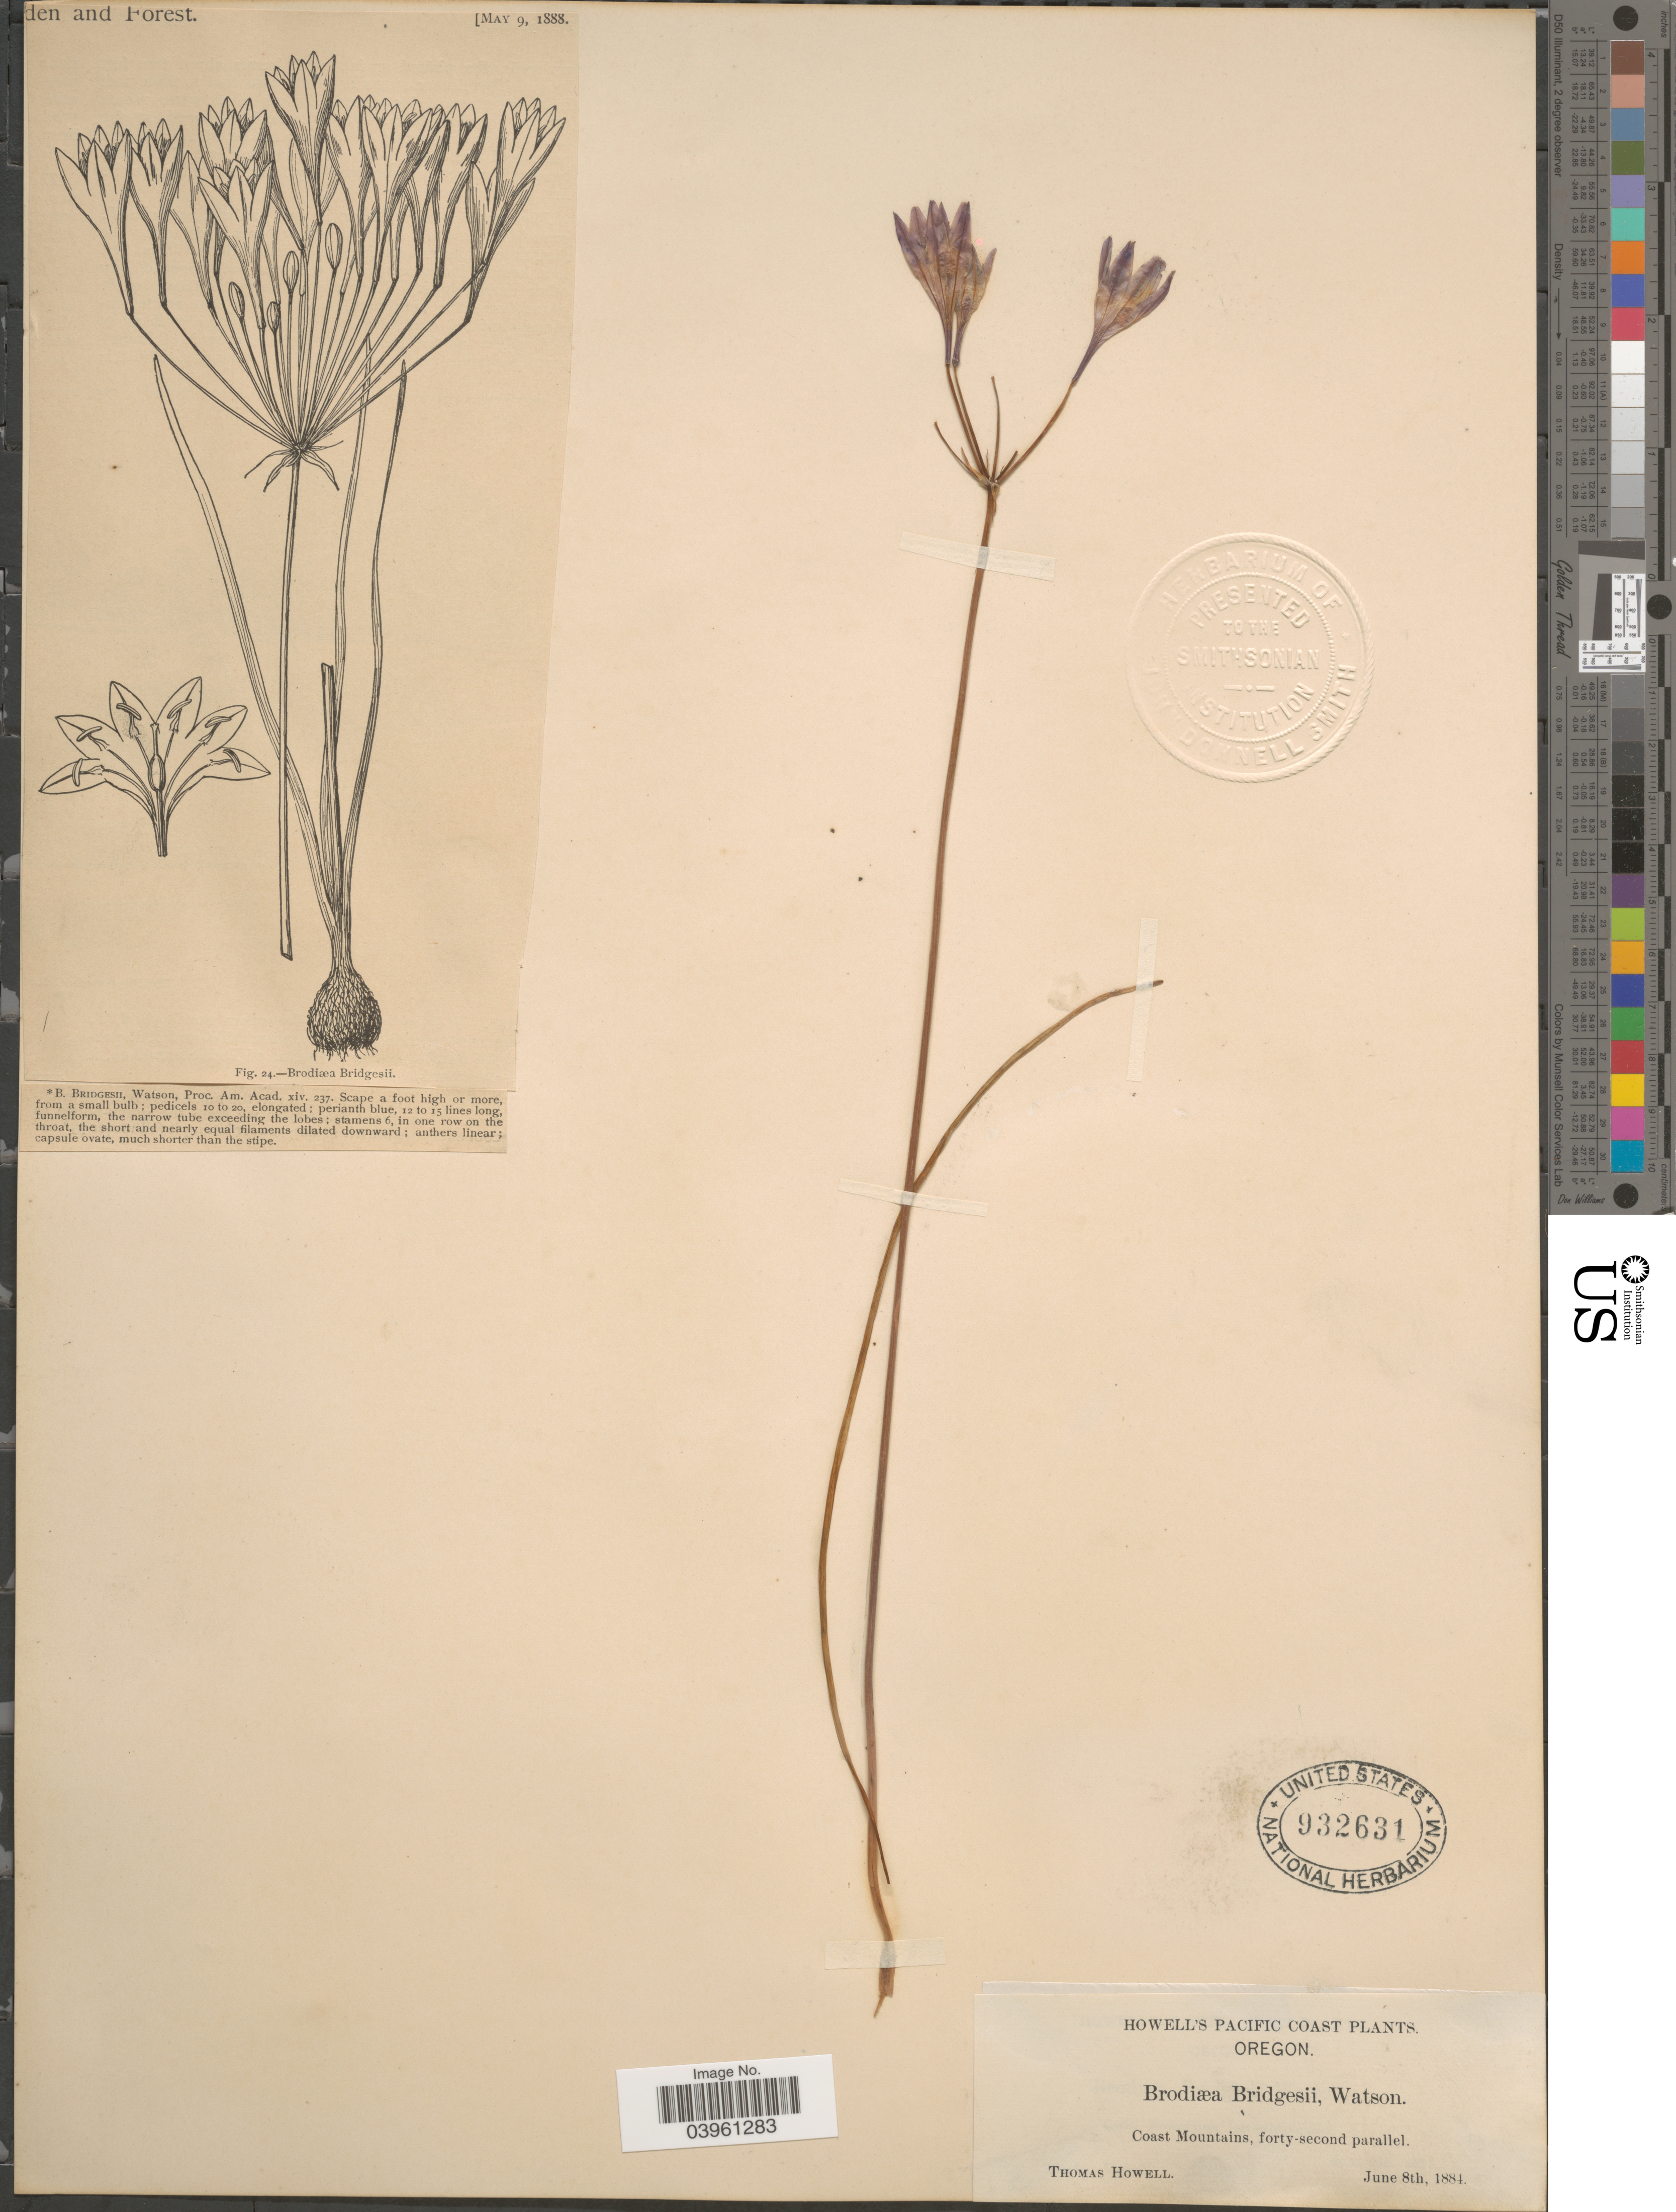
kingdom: Plantae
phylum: Tracheophyta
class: Liliopsida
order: Asparagales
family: Asparagaceae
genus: Triteleia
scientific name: Triteleia bridgesii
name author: (S. Watson) Greene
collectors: T. Howell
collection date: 1884-06-08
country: United States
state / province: Oregon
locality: Pacific Coast. Coast Mountains, forty-second parallel.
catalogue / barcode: US 932631